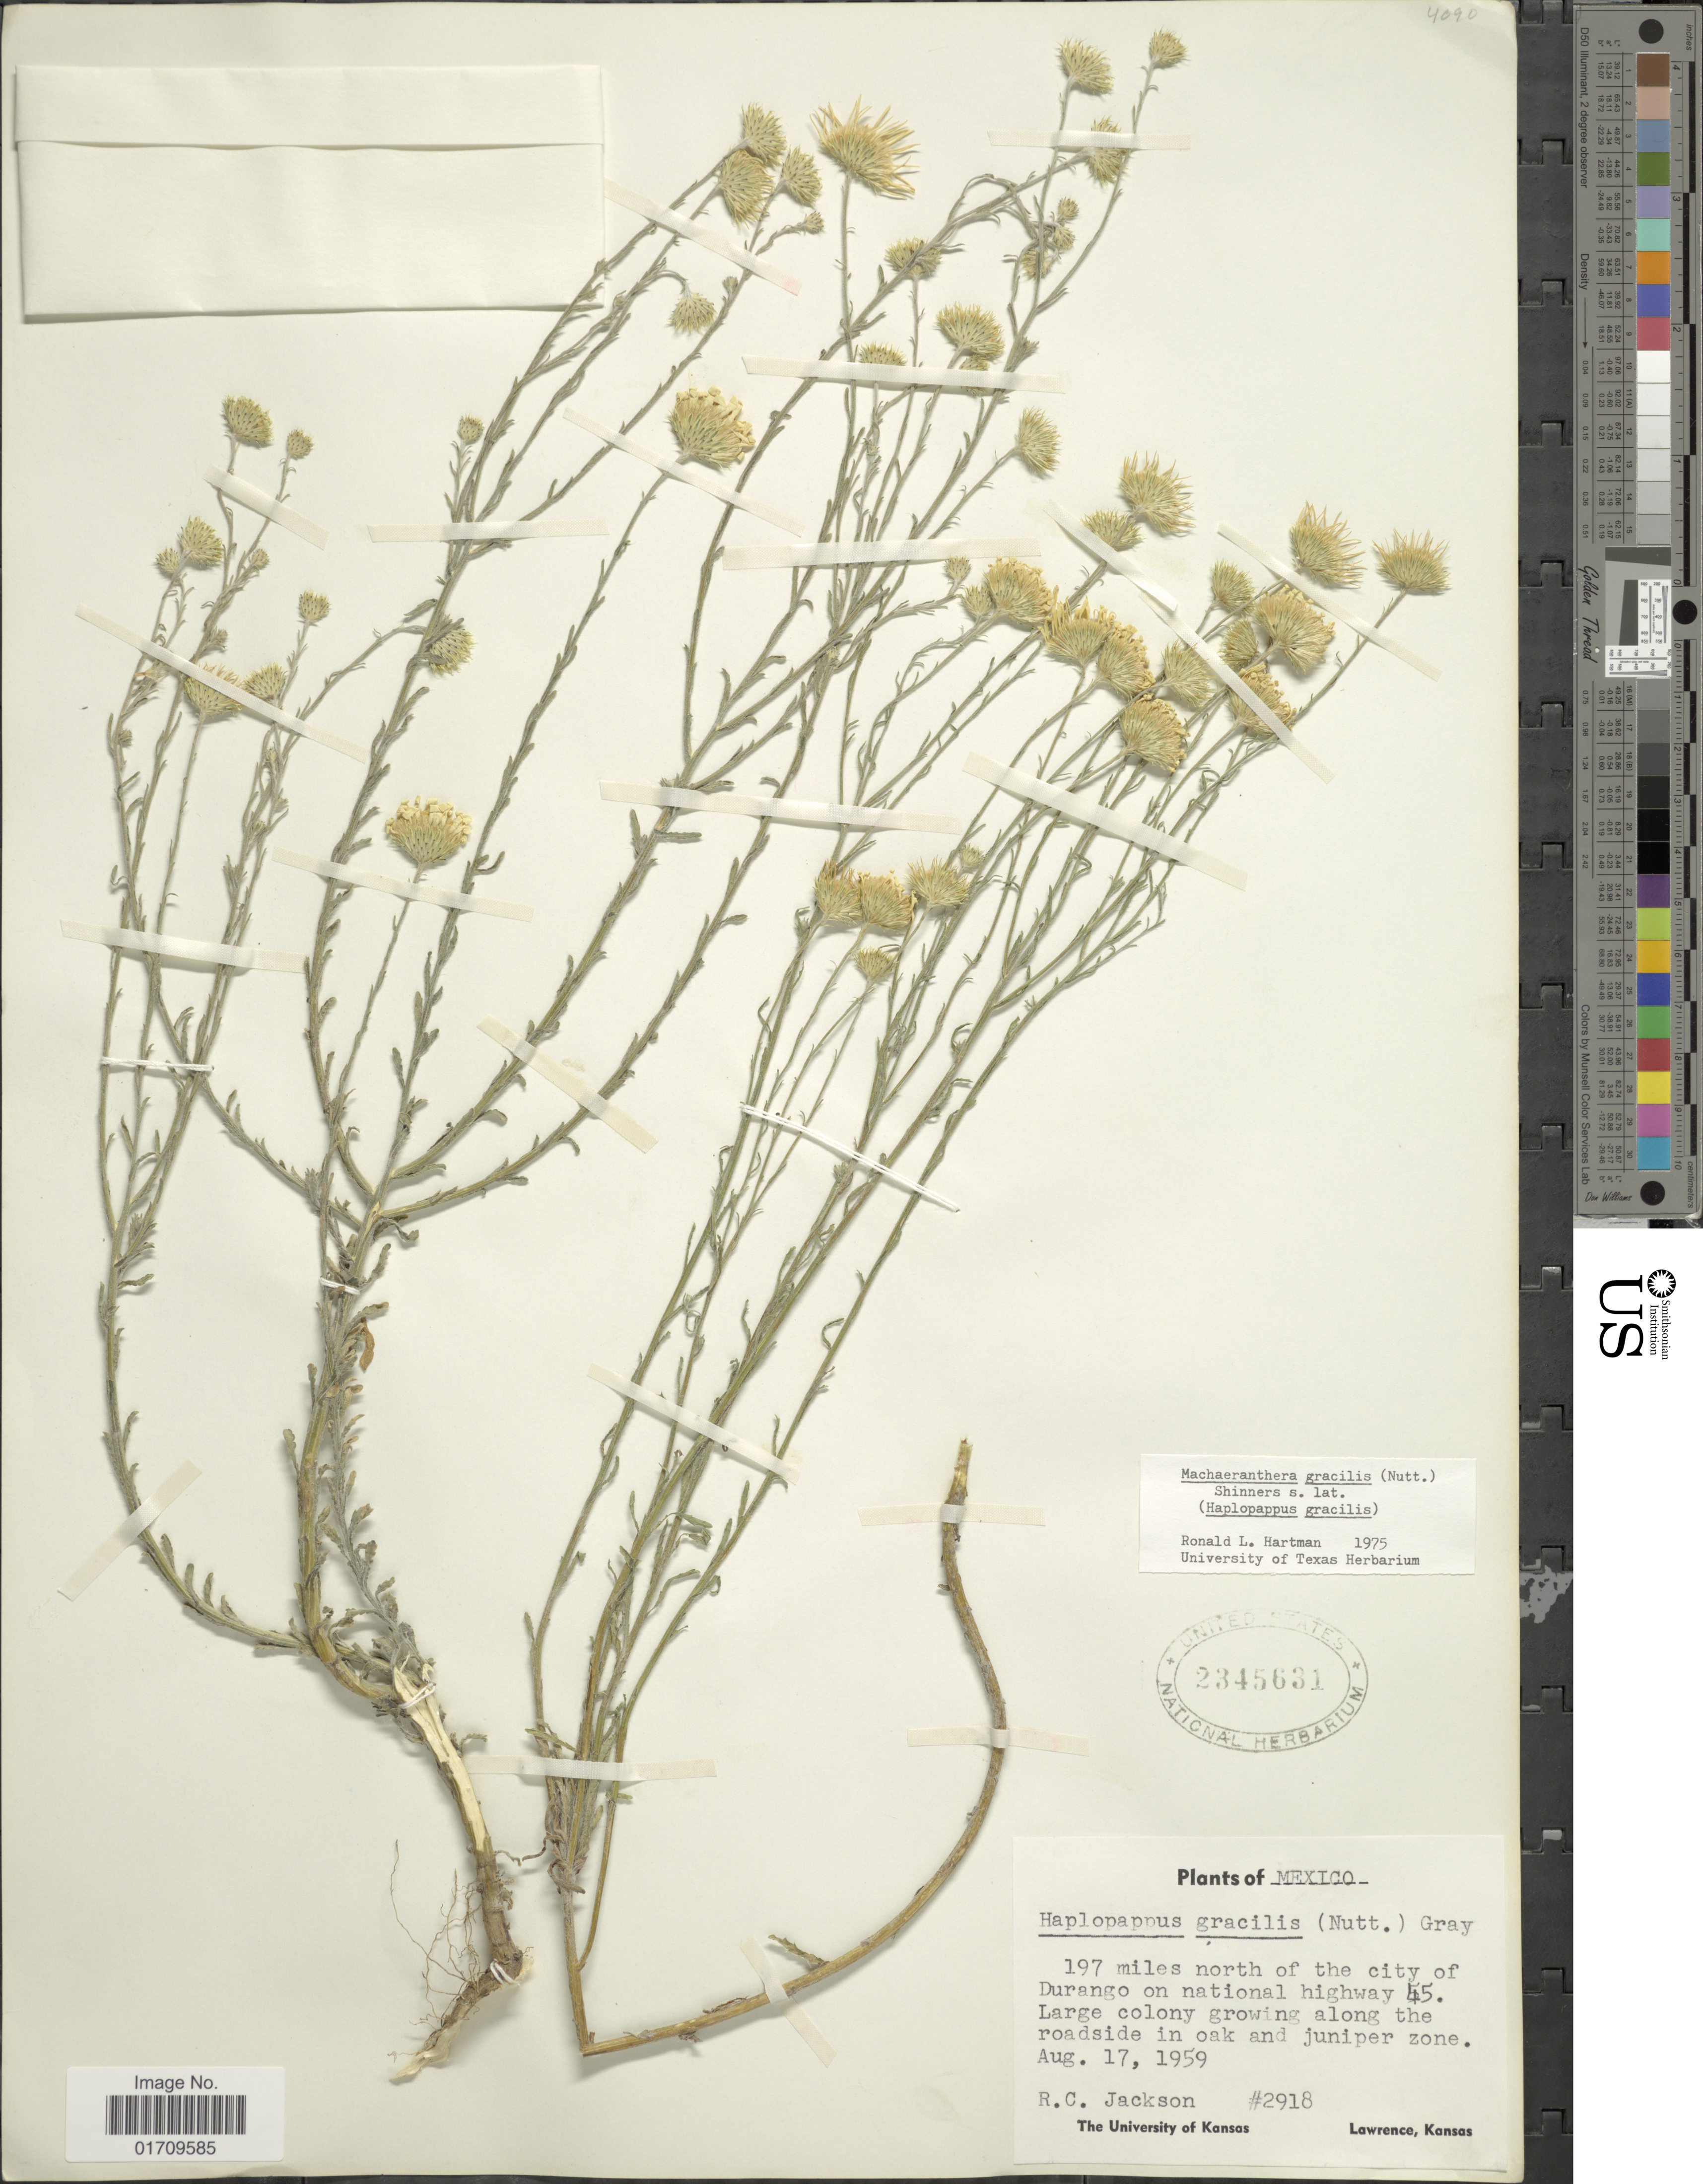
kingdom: Plantae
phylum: Tracheophyta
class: Magnoliopsida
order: Asterales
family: Asteraceae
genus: Machaeranthera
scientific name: Machaeranthera gracilis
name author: (Nutt.) Shinners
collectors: R. C. Jackson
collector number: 2918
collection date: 1959-08-17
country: Mexico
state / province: Durango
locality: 197 miles north of the city of Durango on national highway 45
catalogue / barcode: US 2345631